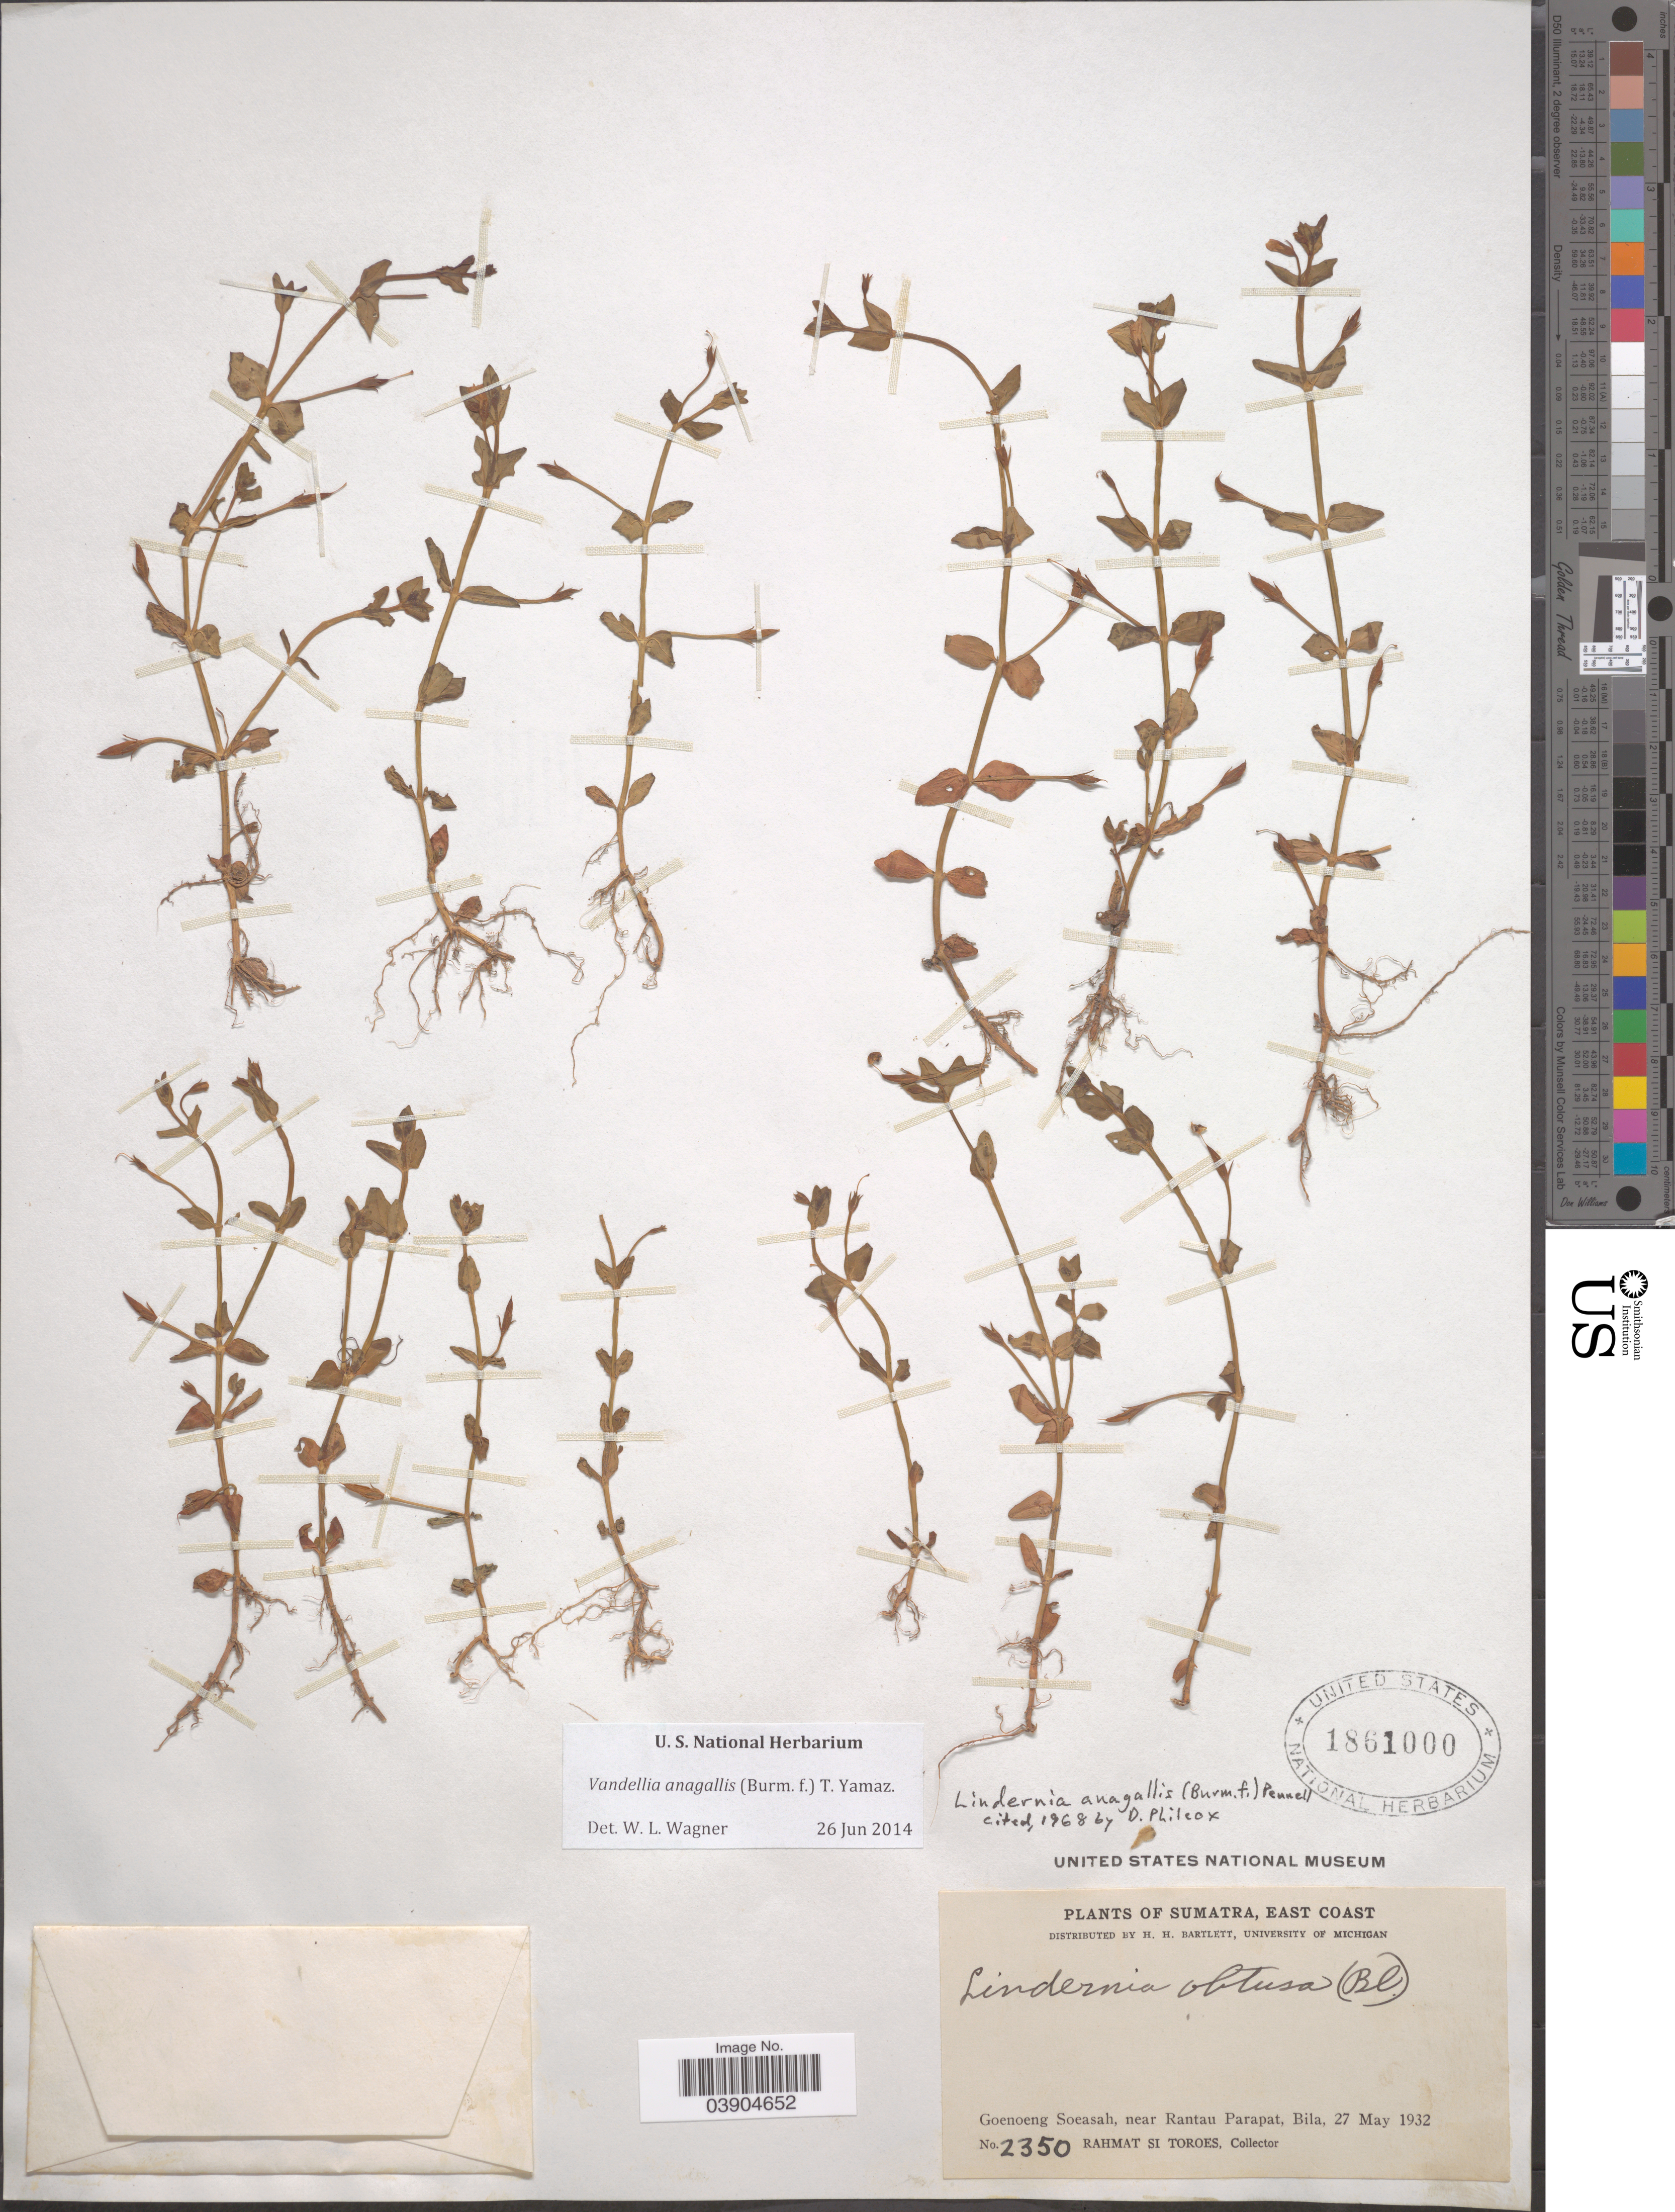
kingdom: Plantae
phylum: Tracheophyta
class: Magnoliopsida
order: Lamiales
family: Linderniaceae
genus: Lindernia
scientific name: Lindernia anagallis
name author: (Burm. f.) Pennell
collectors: Rahmat Si Boeea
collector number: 2350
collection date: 1932-05-27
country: Indonesia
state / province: Sumatra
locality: East Coast. Goenoeng Soeasah, near Rantau Parapat, Bila.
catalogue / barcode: US 1861000